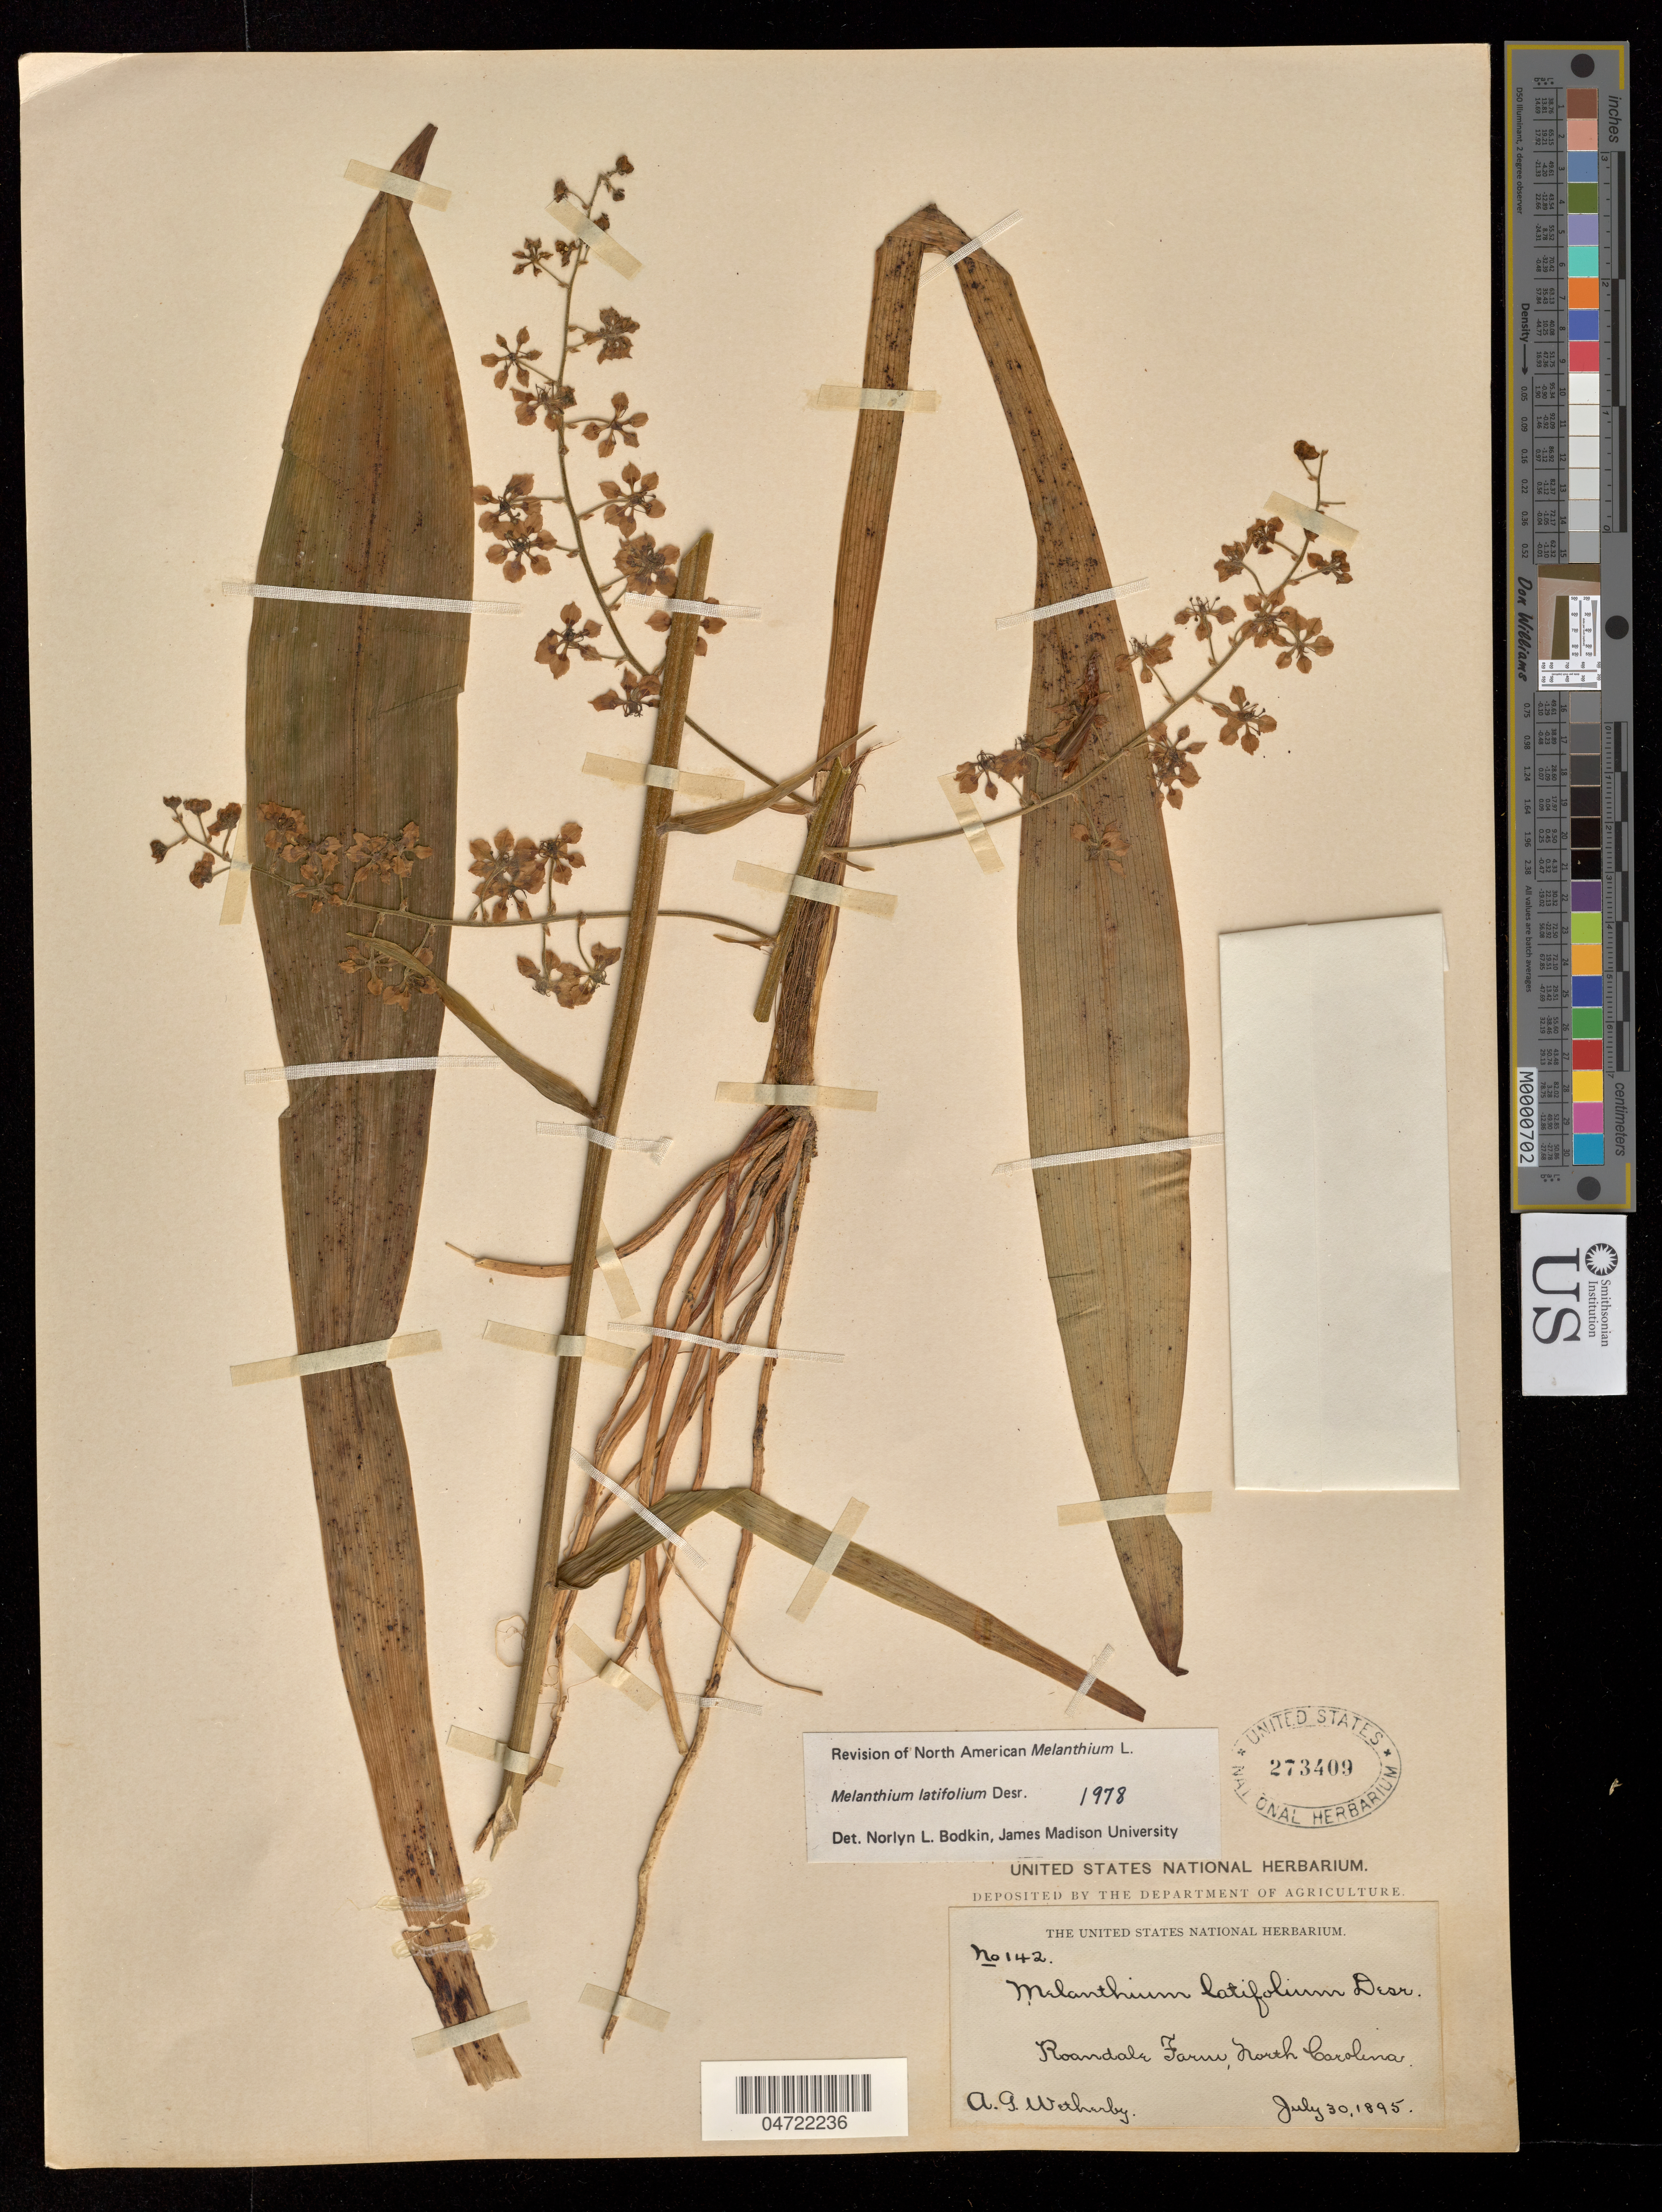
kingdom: Plantae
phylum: Tracheophyta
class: Liliopsida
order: Liliales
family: Melanthiaceae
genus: Melanthium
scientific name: Melanthium latifolium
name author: Desr.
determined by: Bodkin, N. L.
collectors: A. Wetherby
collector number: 142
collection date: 1895-07-30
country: United States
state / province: North Carolina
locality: Roandale Farm.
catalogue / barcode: US 273409